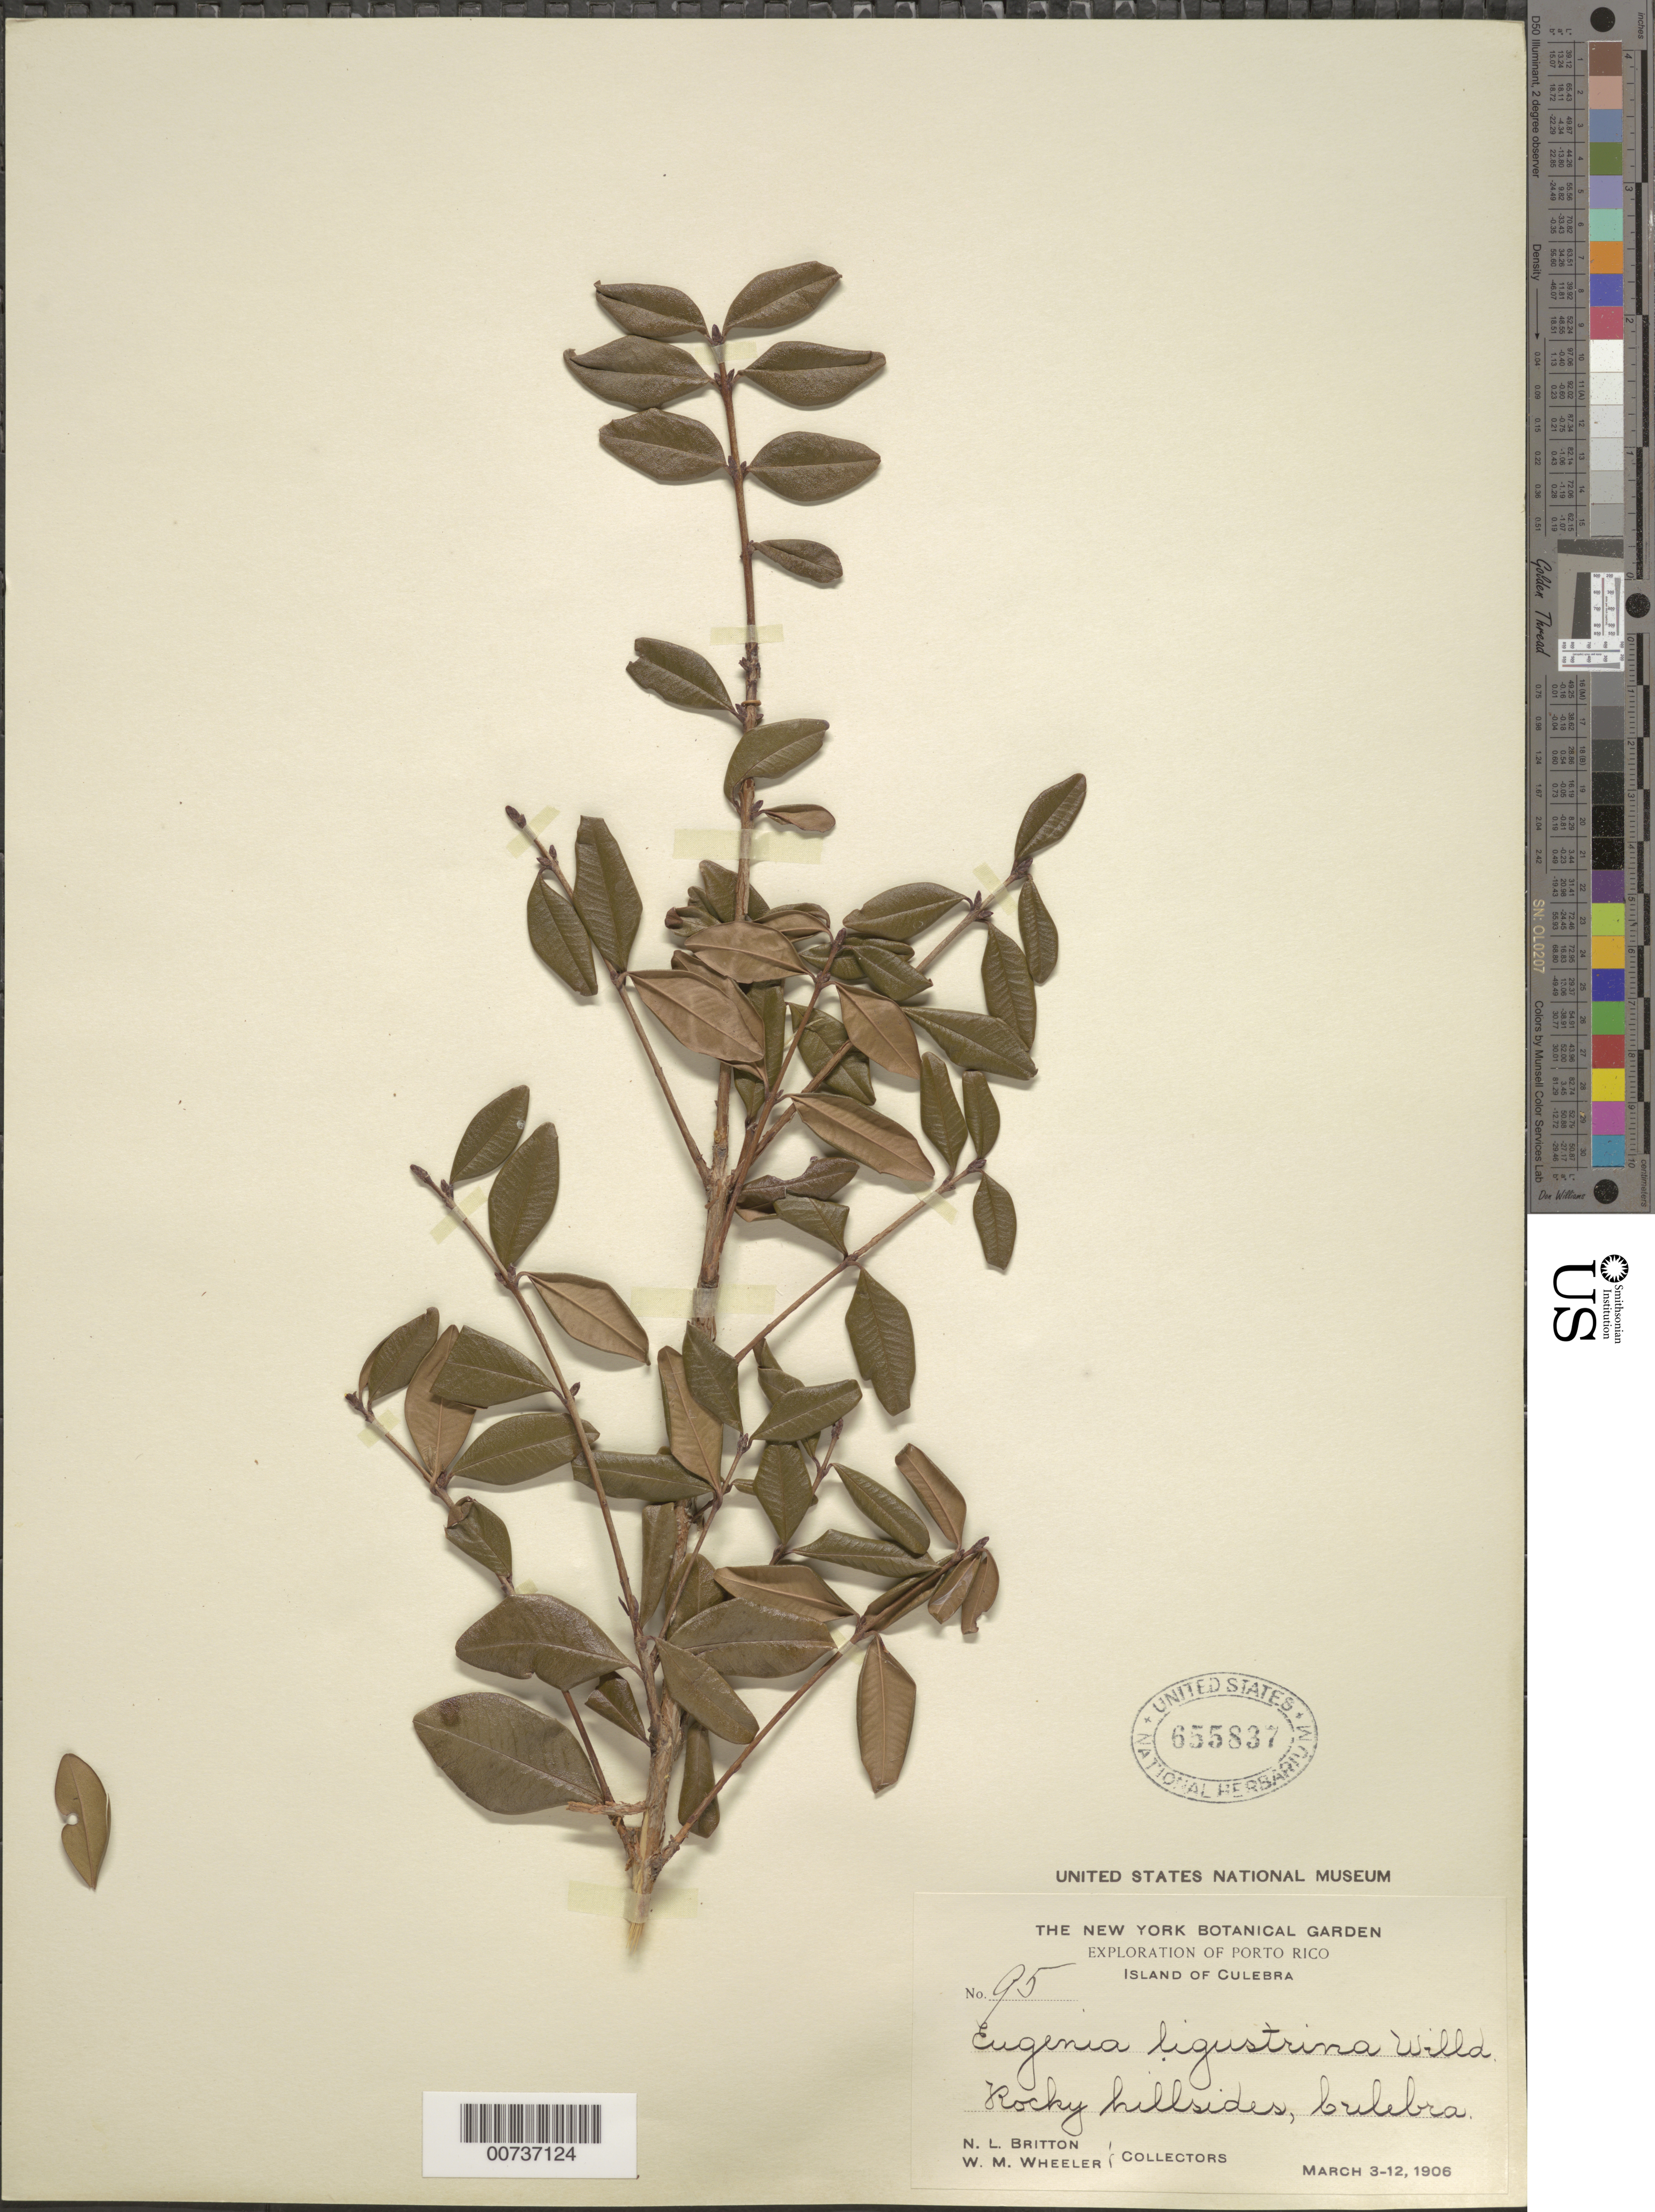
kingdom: Plantae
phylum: Tracheophyta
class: Magnoliopsida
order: Myrtales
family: Myrtaceae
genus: Eugenia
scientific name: Eugenia ligustrina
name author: (Sw.) Willd.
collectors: N. Britton & W. Wheeler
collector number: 95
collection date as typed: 03 Mar 1906 to 12 Mar 1906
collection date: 1906-03-03/1906-03-12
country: Puerto Rico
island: Culebra I.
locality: Culebra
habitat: Rocky hillsides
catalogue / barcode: US 655837